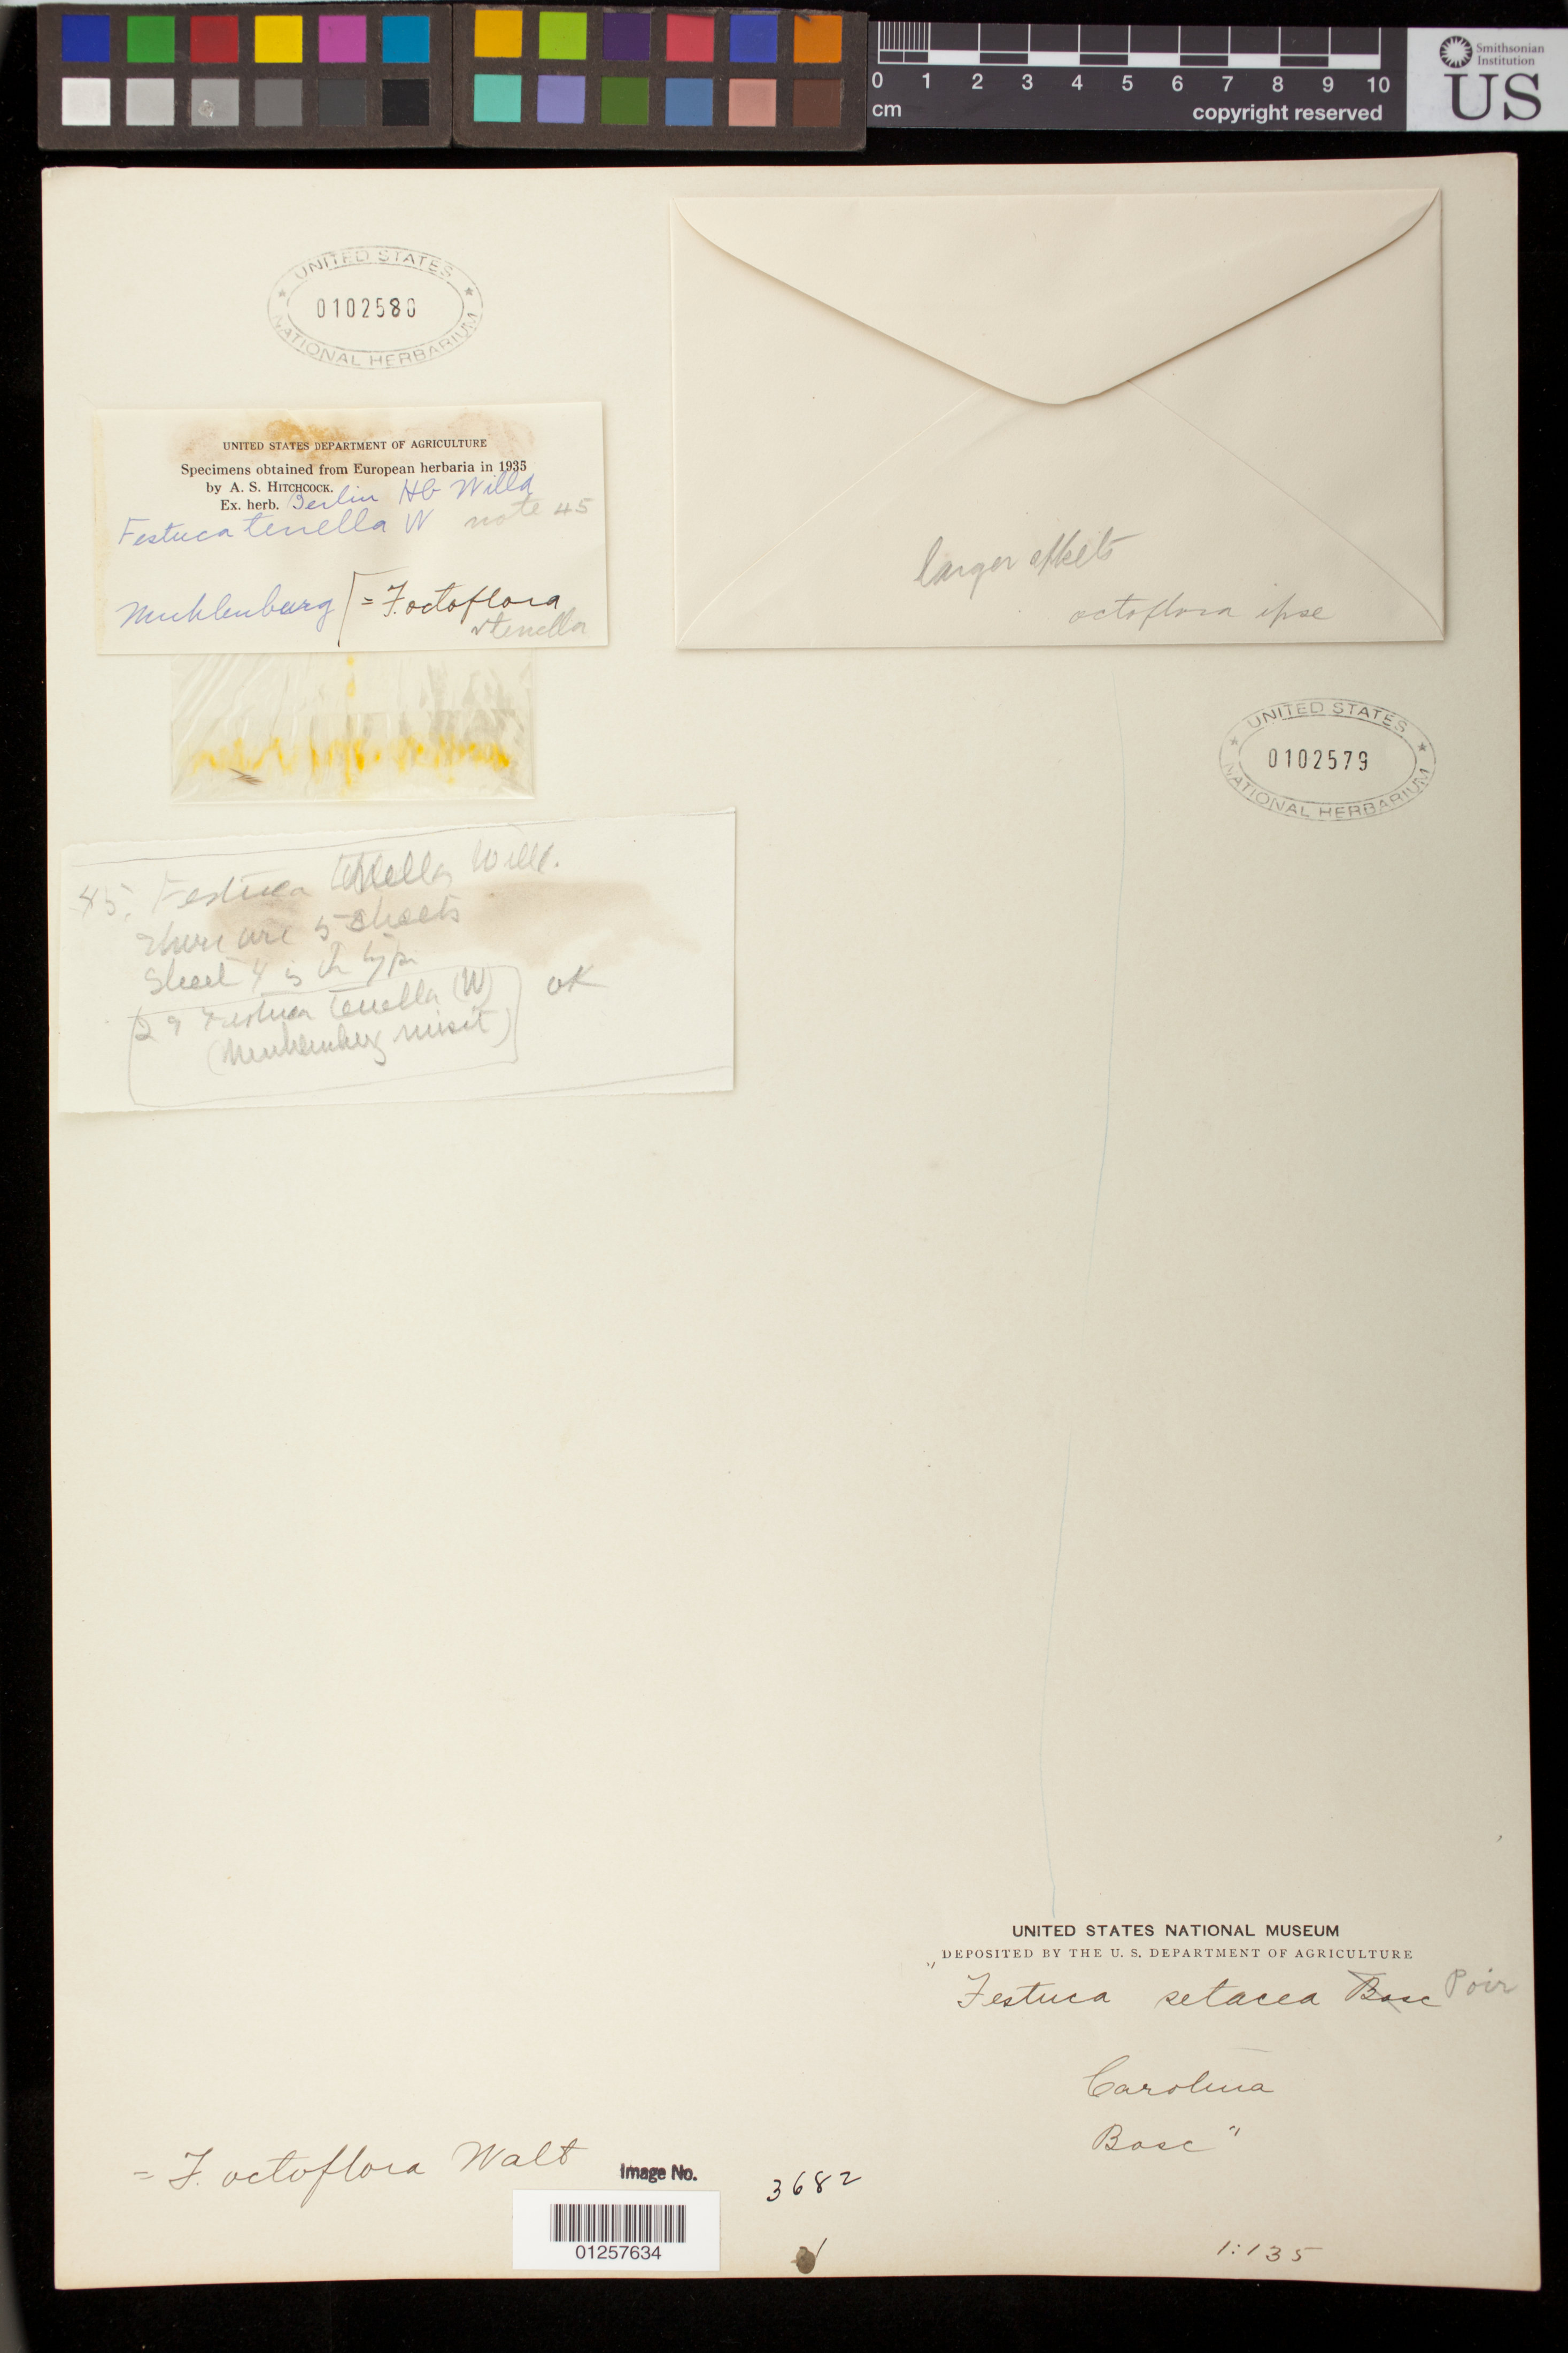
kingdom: Plantae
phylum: Tracheophyta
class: Liliopsida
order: Poales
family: Poaceae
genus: Festuca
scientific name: Festuca setacea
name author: Poir.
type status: Type Fragment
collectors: L. A. G. Bosc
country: United States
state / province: South Carolina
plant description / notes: Fragmentary material of type specimen ex herb. unknown. Mounted on sheet with (fragmentary) type material of Festuca tenella Willd.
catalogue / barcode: US 102579-2